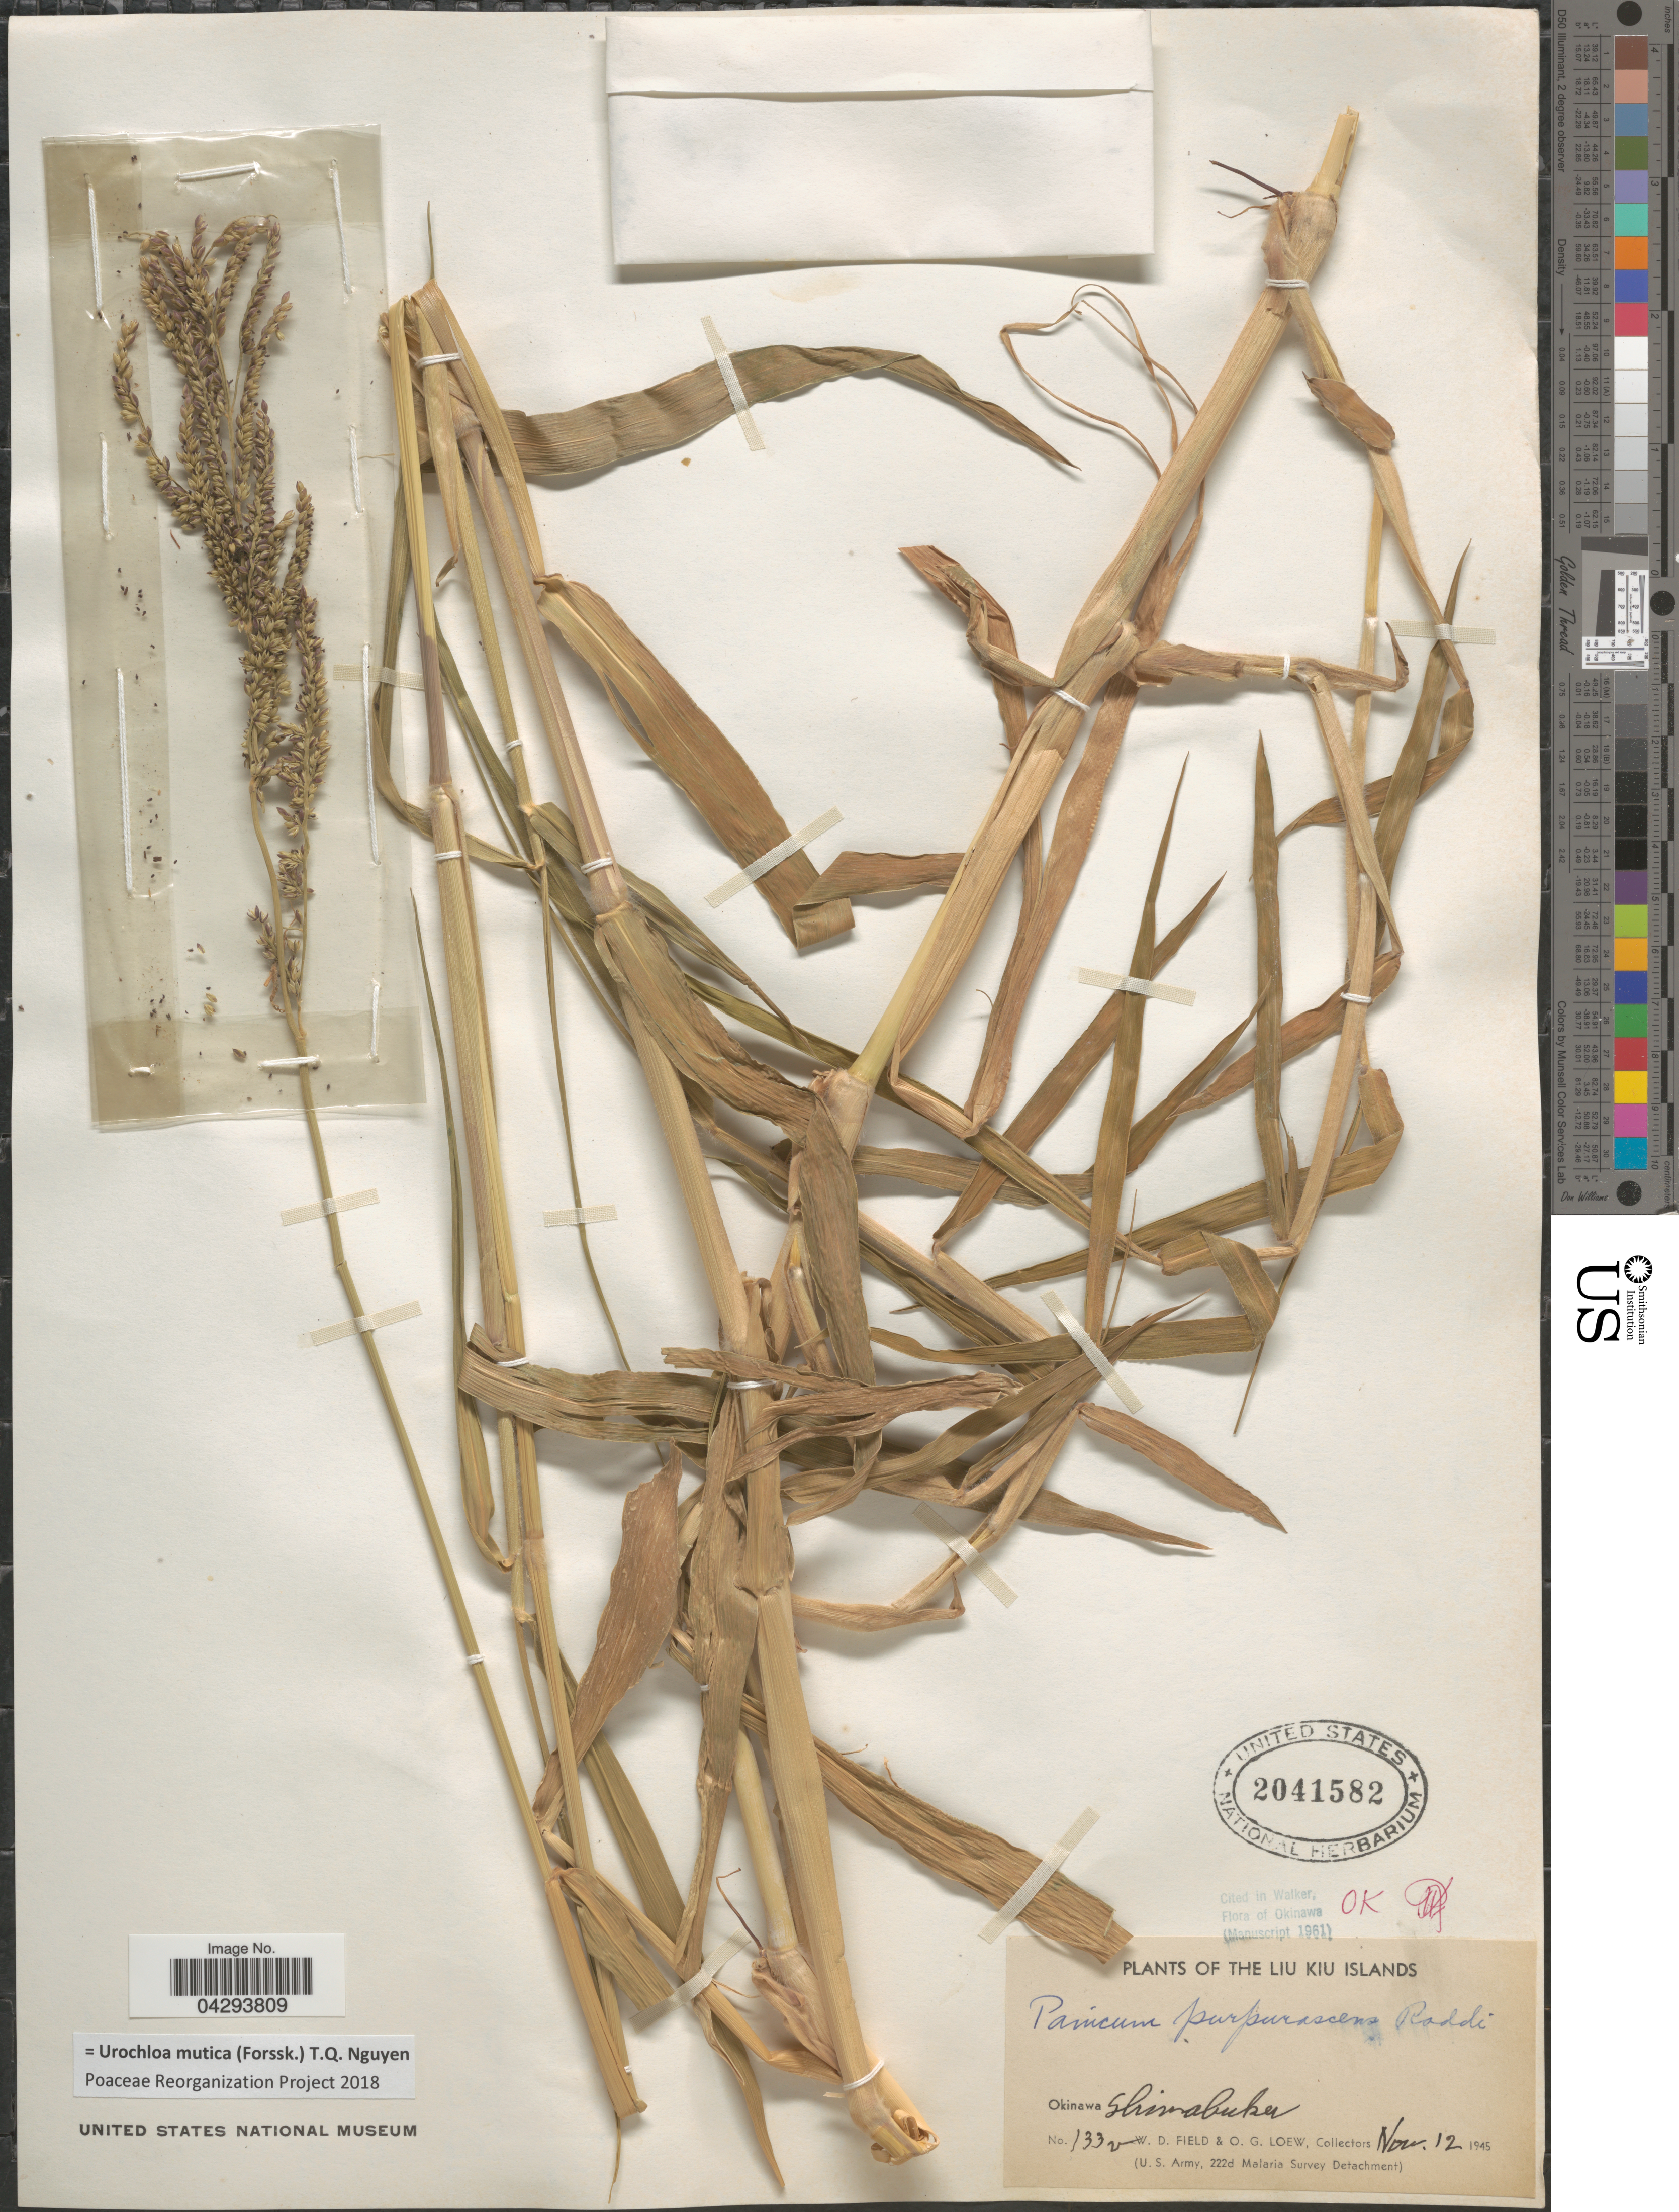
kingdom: Plantae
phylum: Tracheophyta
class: Liliopsida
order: Poales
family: Poaceae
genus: Urochloa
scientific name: Urochloa mutica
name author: (Forssk.) T.Q. Nguyen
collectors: W. D. Field & O. G. Loew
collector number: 133v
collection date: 1945-11-12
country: Japan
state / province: Okinawa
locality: Liu Kiu Islands. Okinawa Shimabuku. (U.S. Army, 222d Malaria Survey Detachment).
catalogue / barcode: US 2041582